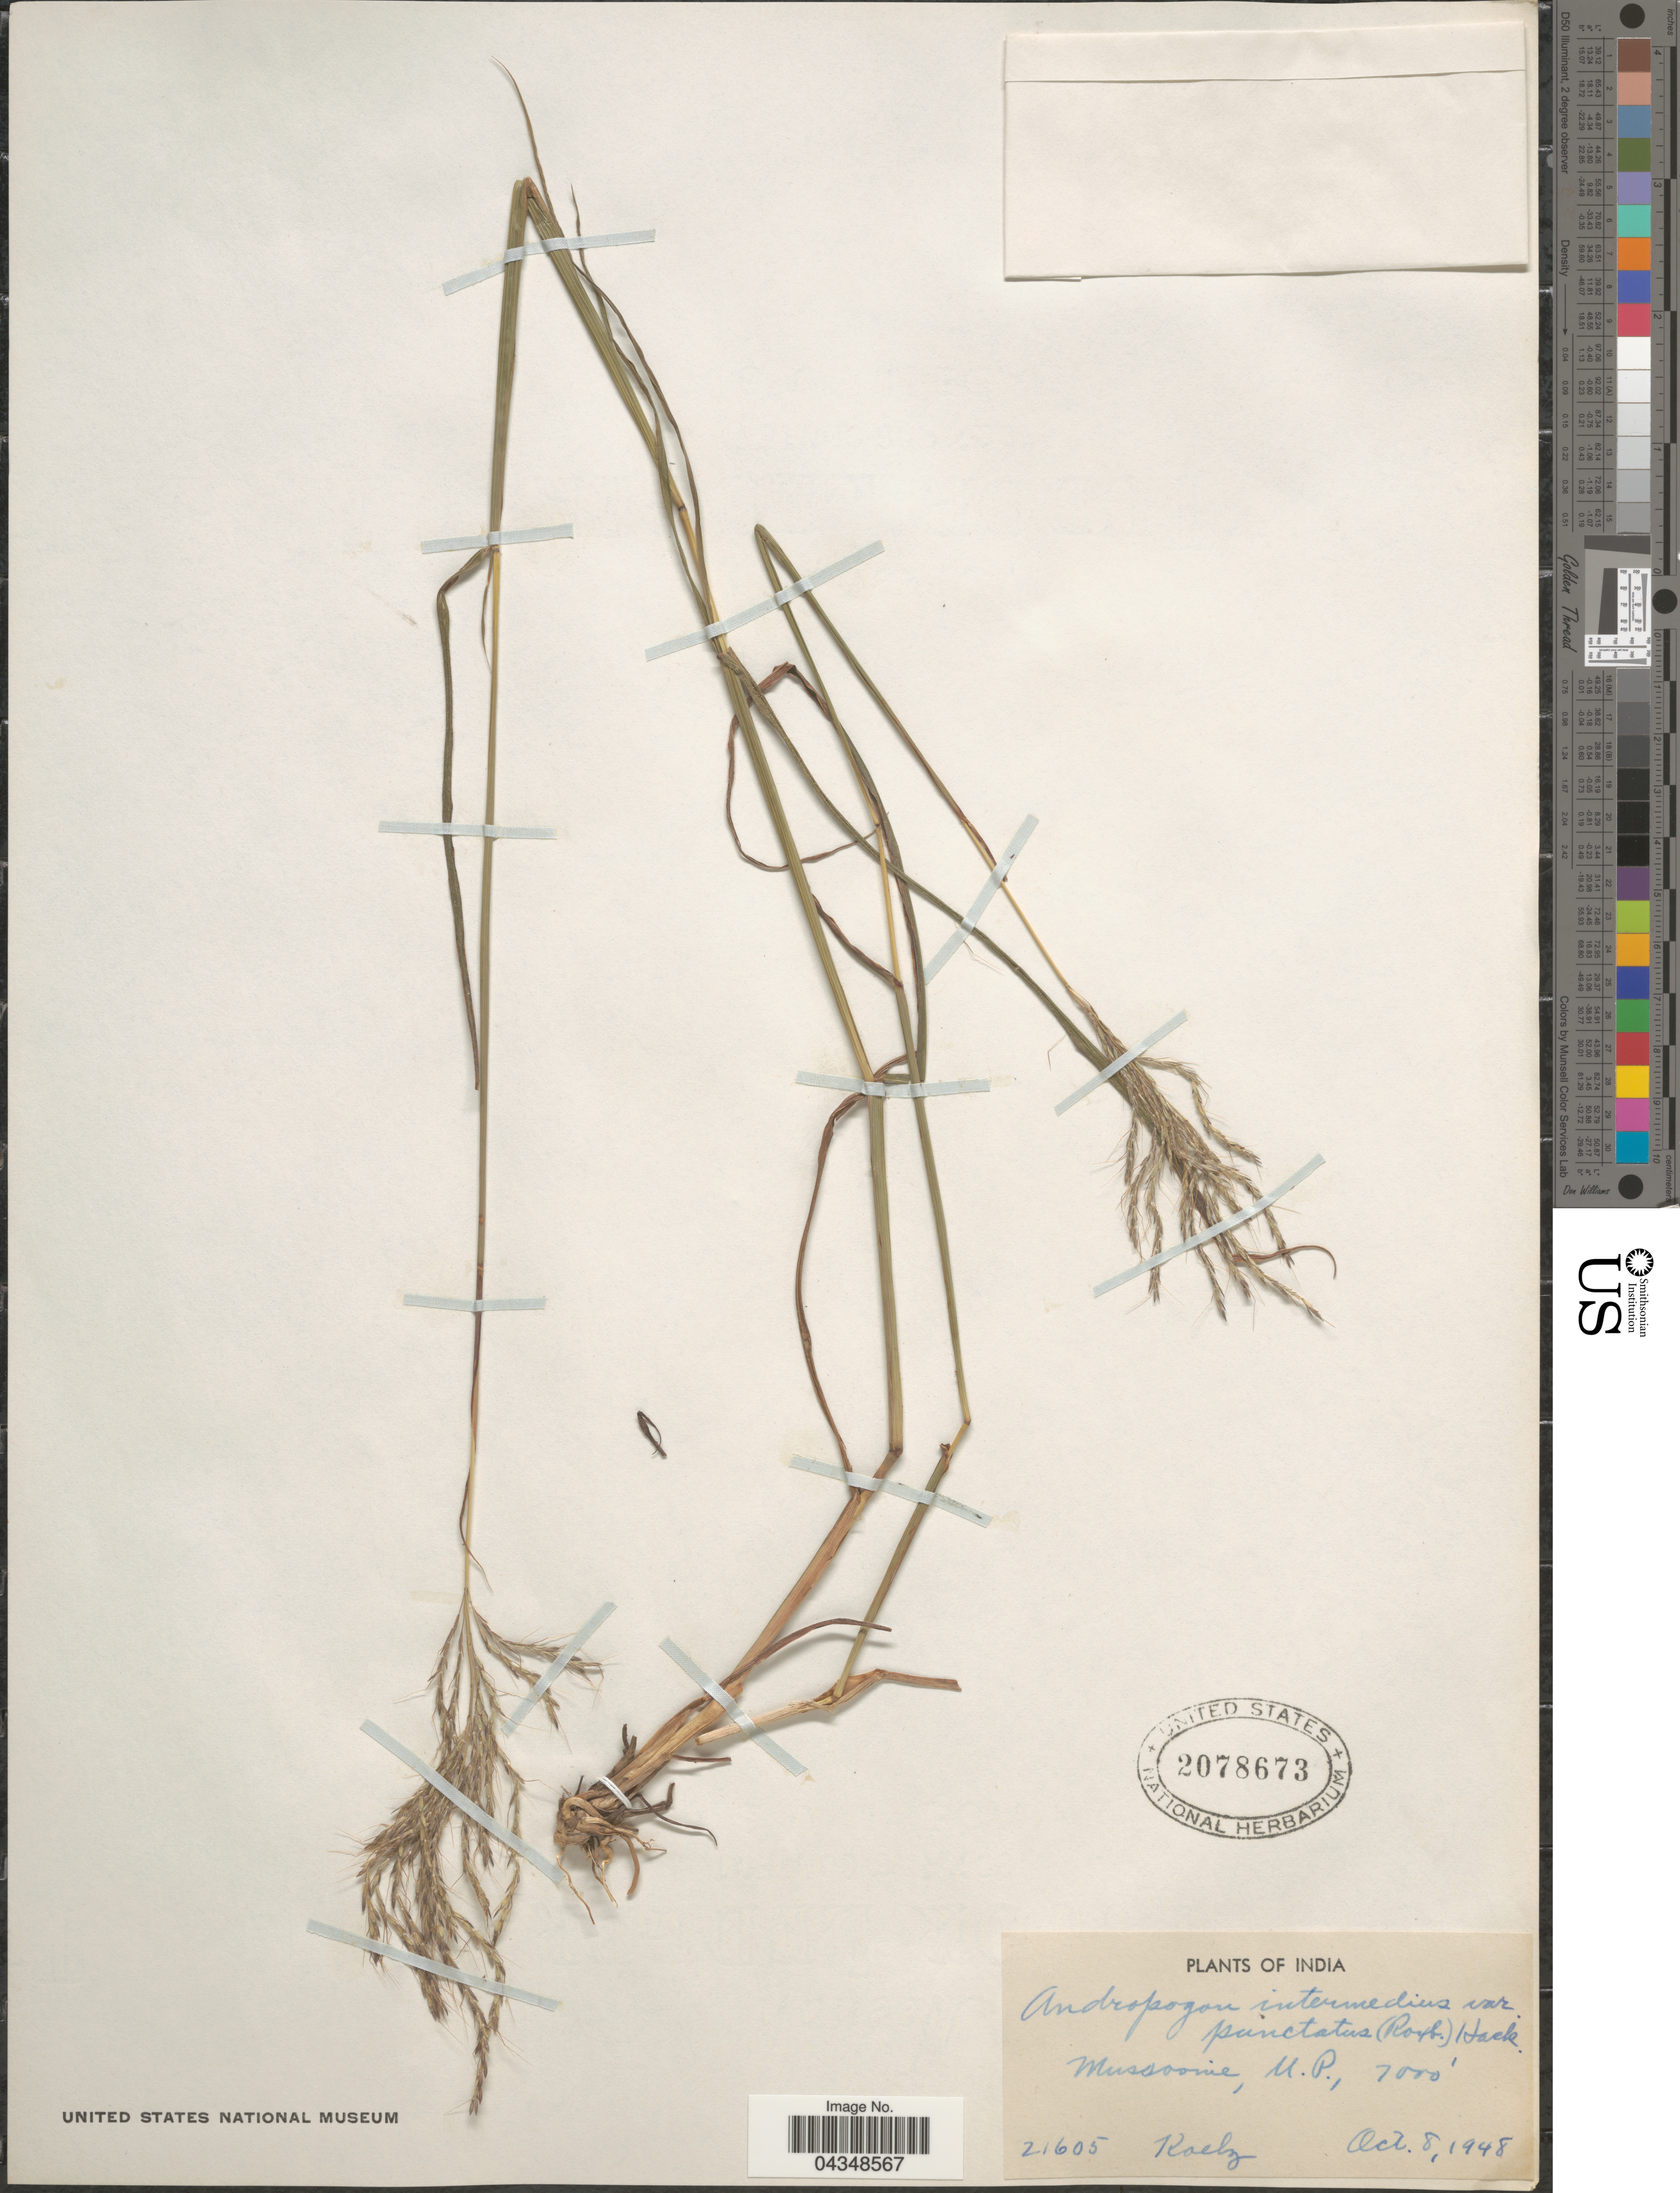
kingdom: Plantae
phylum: Tracheophyta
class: Liliopsida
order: Poales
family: Poaceae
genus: Bothriochloa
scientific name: Bothriochloa bladhii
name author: (Retz.) S.T. Blake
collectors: Koelz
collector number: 21605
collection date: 1948-10-08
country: India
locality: Mussoorie, U. P.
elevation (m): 2134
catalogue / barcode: US 2078673